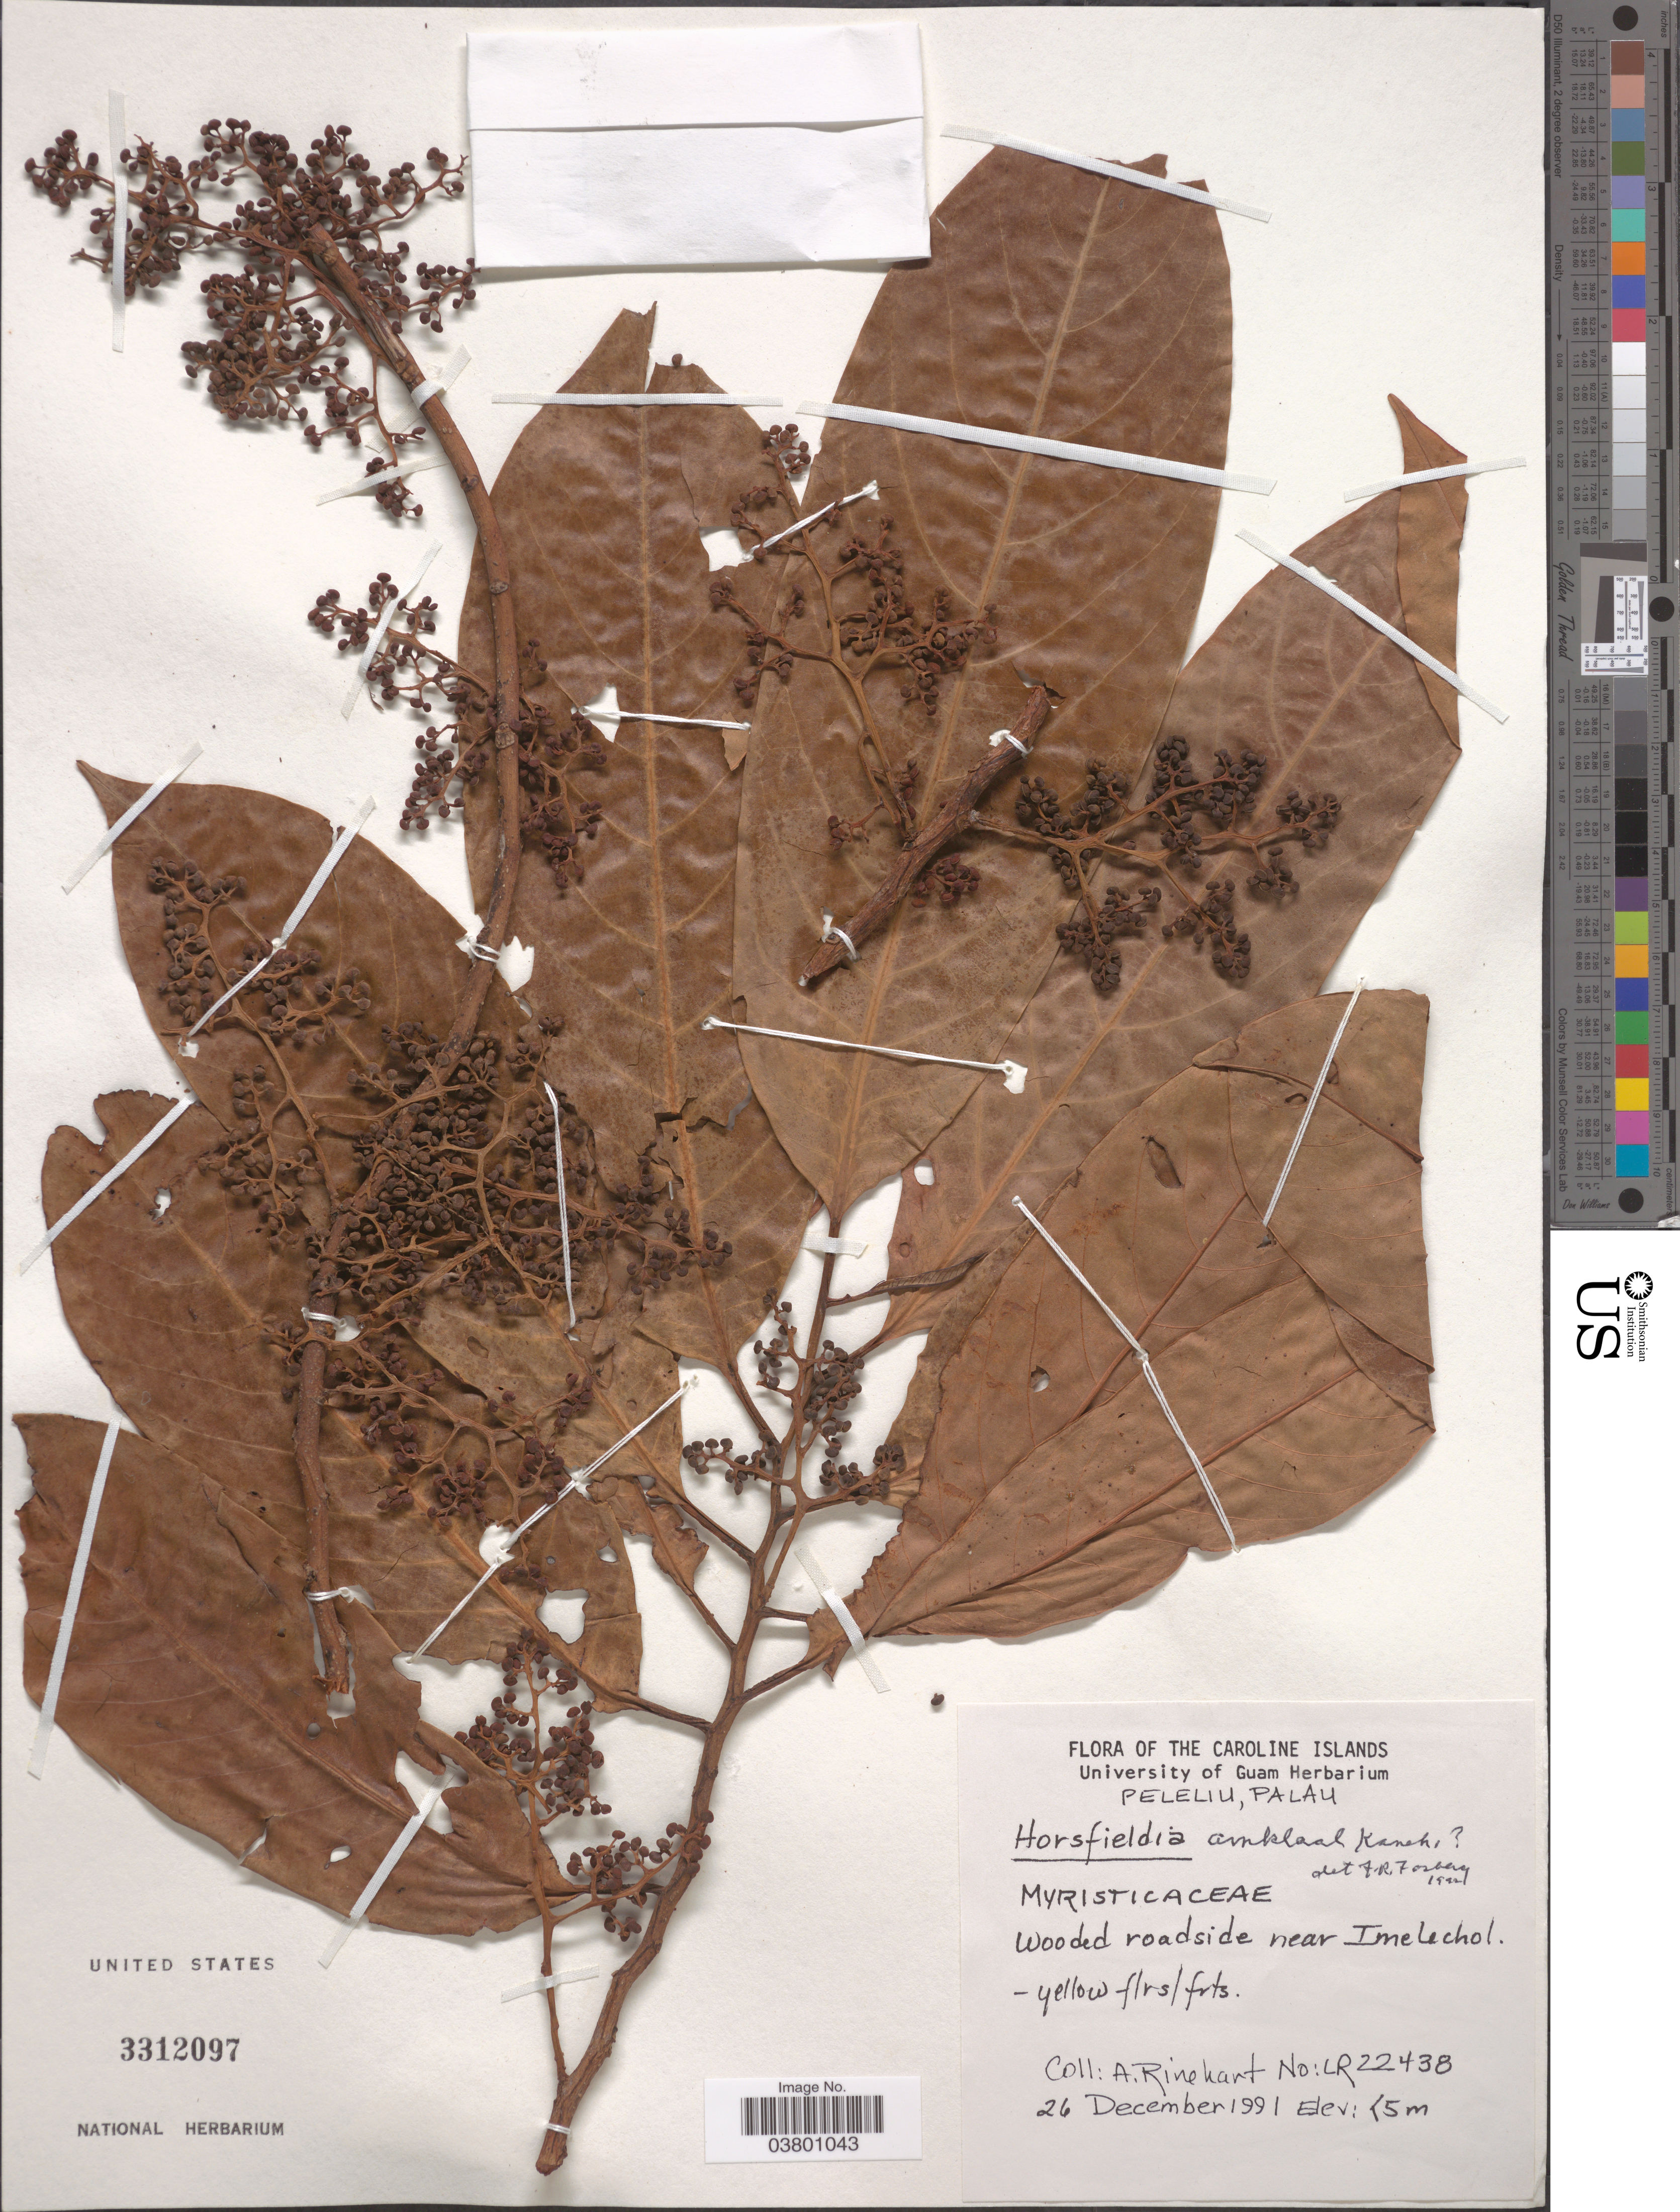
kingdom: Plantae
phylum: Tracheophyta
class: Magnoliopsida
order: Magnoliales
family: Myristicaceae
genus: Horsfieldia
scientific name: Horsfieldia irya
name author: (Gaertn.) Warb.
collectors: A. Rinehart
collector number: LR22438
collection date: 1991-12-26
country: Palau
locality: The Caroline Islands. Peleliu, Palau. Wooded roadside near Imelechol.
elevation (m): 5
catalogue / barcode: US 3312097